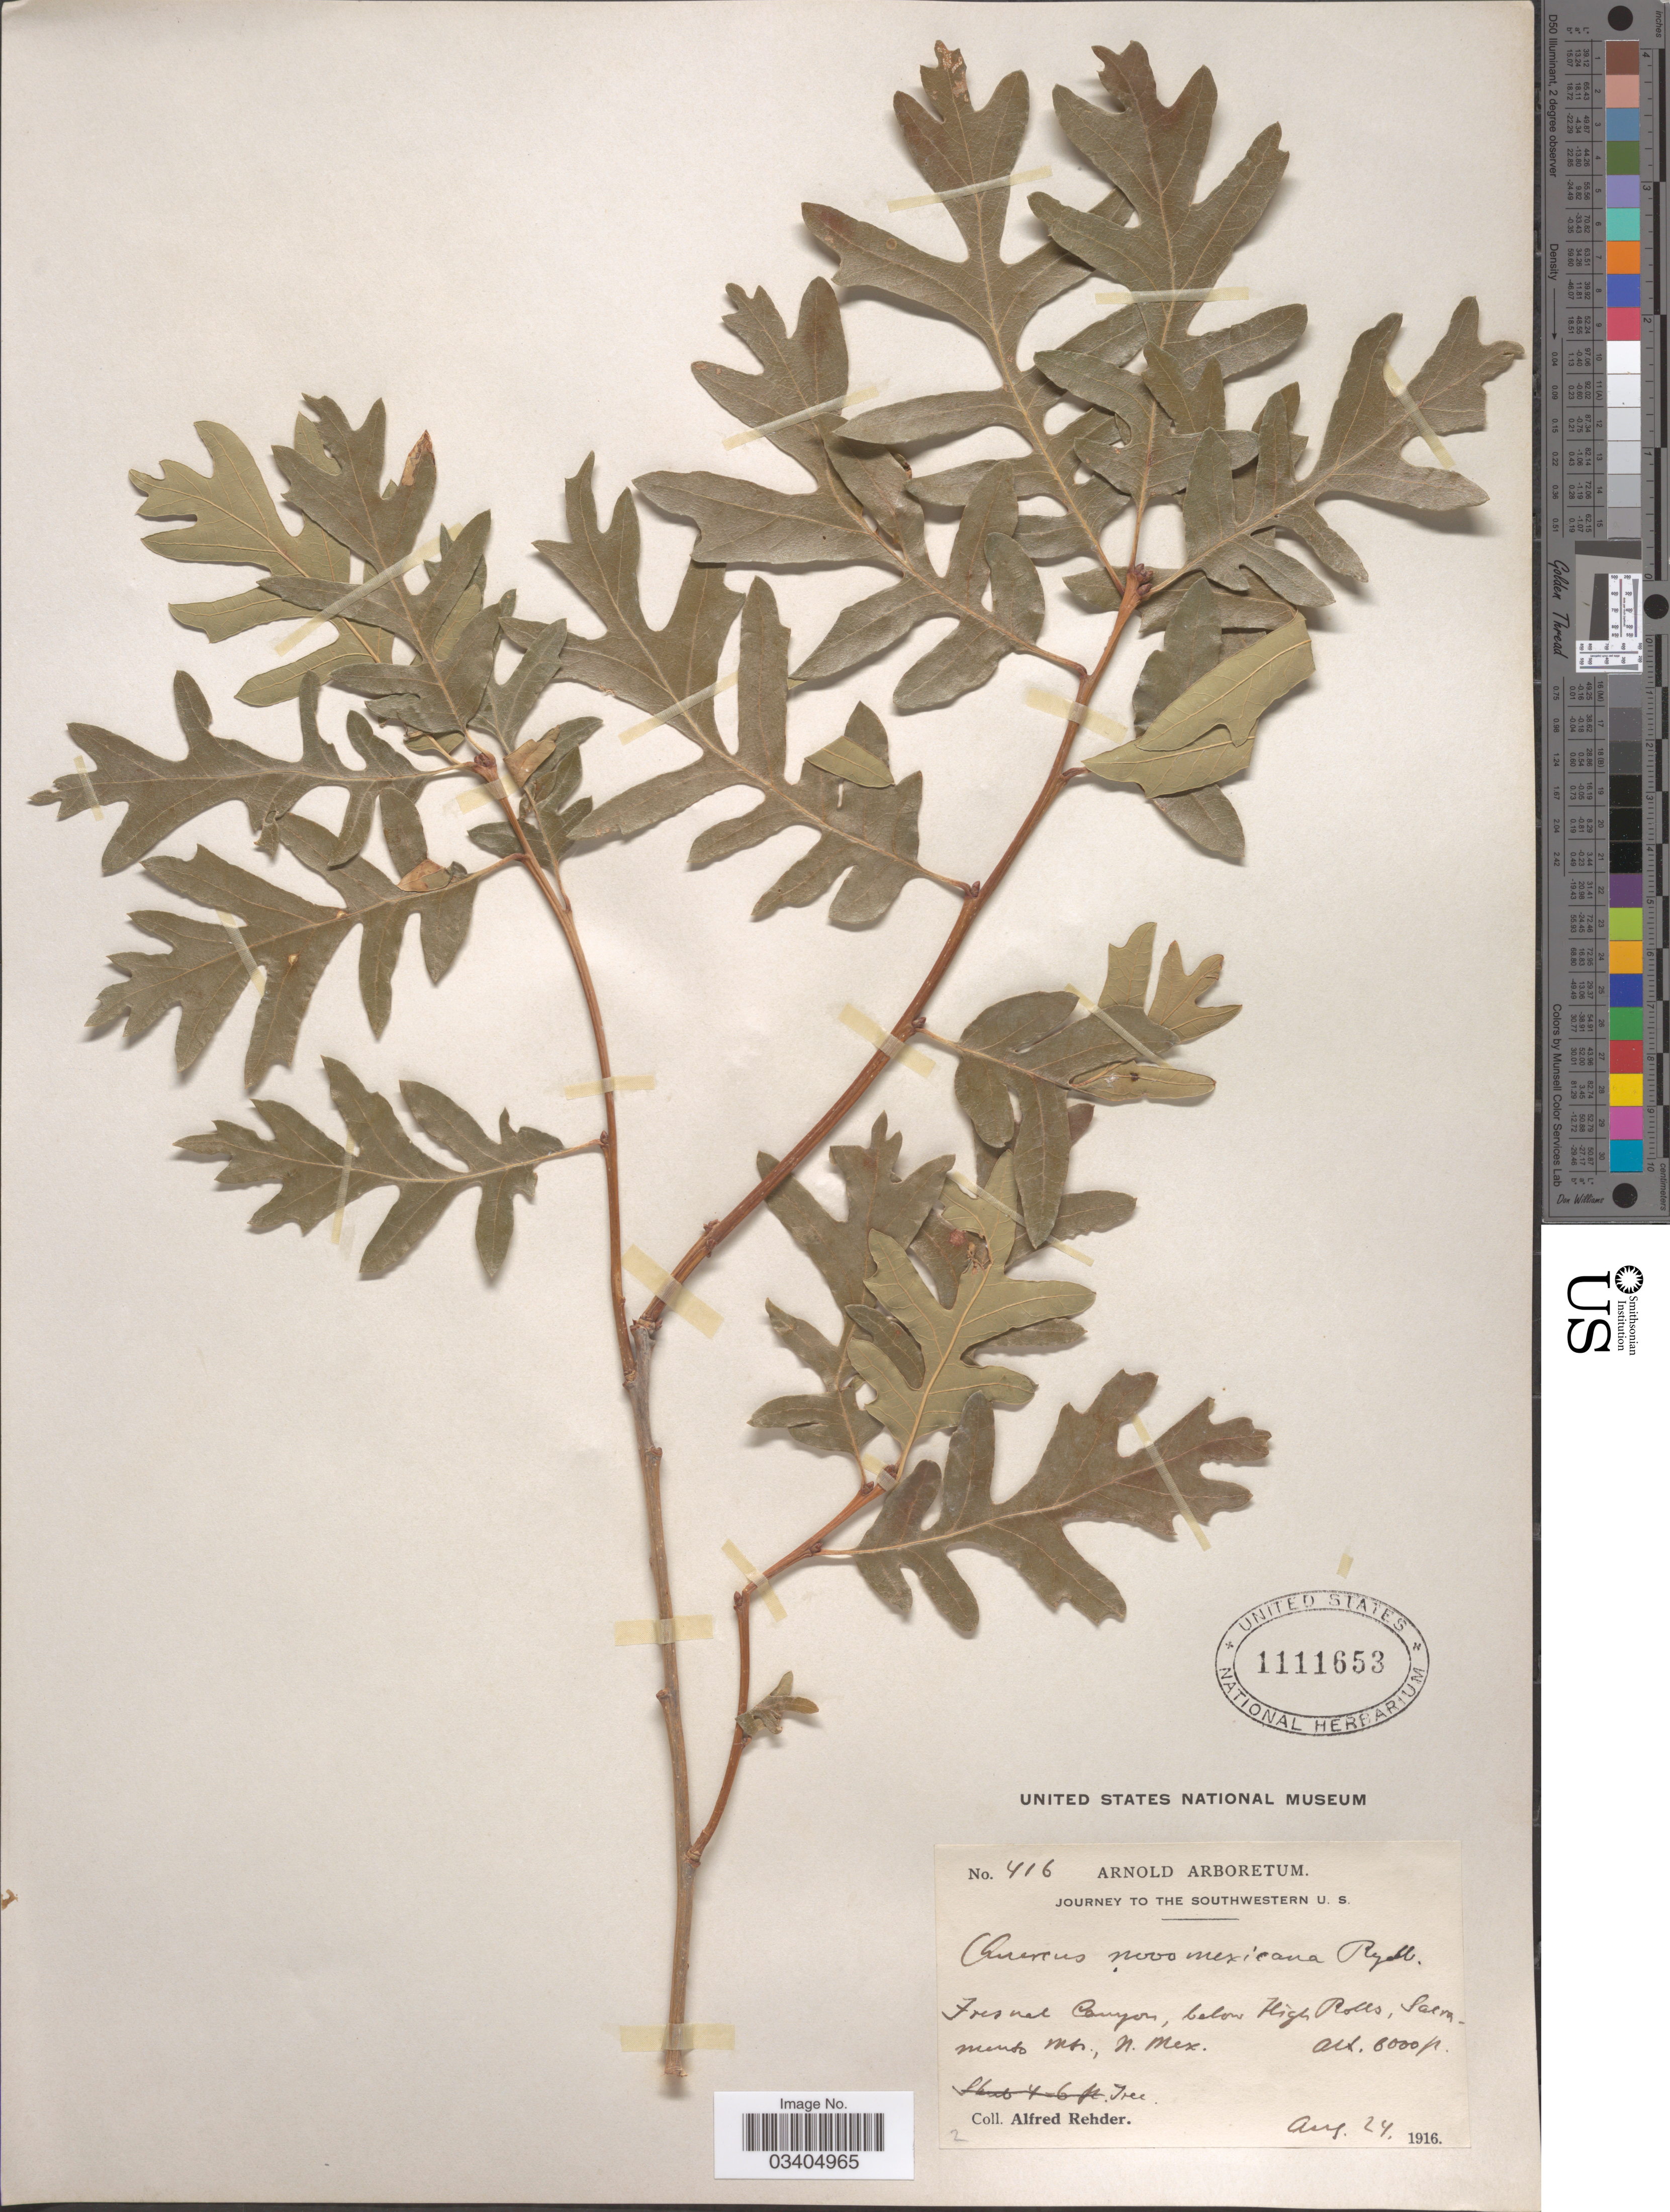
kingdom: Plantae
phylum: Tracheophyta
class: Magnoliopsida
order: Fagales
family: Fagaceae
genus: Quercus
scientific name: Quercus gambelii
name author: Nutt.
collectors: A. Rehder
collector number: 416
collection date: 1916-08-24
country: United States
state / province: New Mexico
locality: The Southwestern U. S. Fresnal Canyon, below High Rolls, Sacramento Mt.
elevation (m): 1829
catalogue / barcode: US 1111653